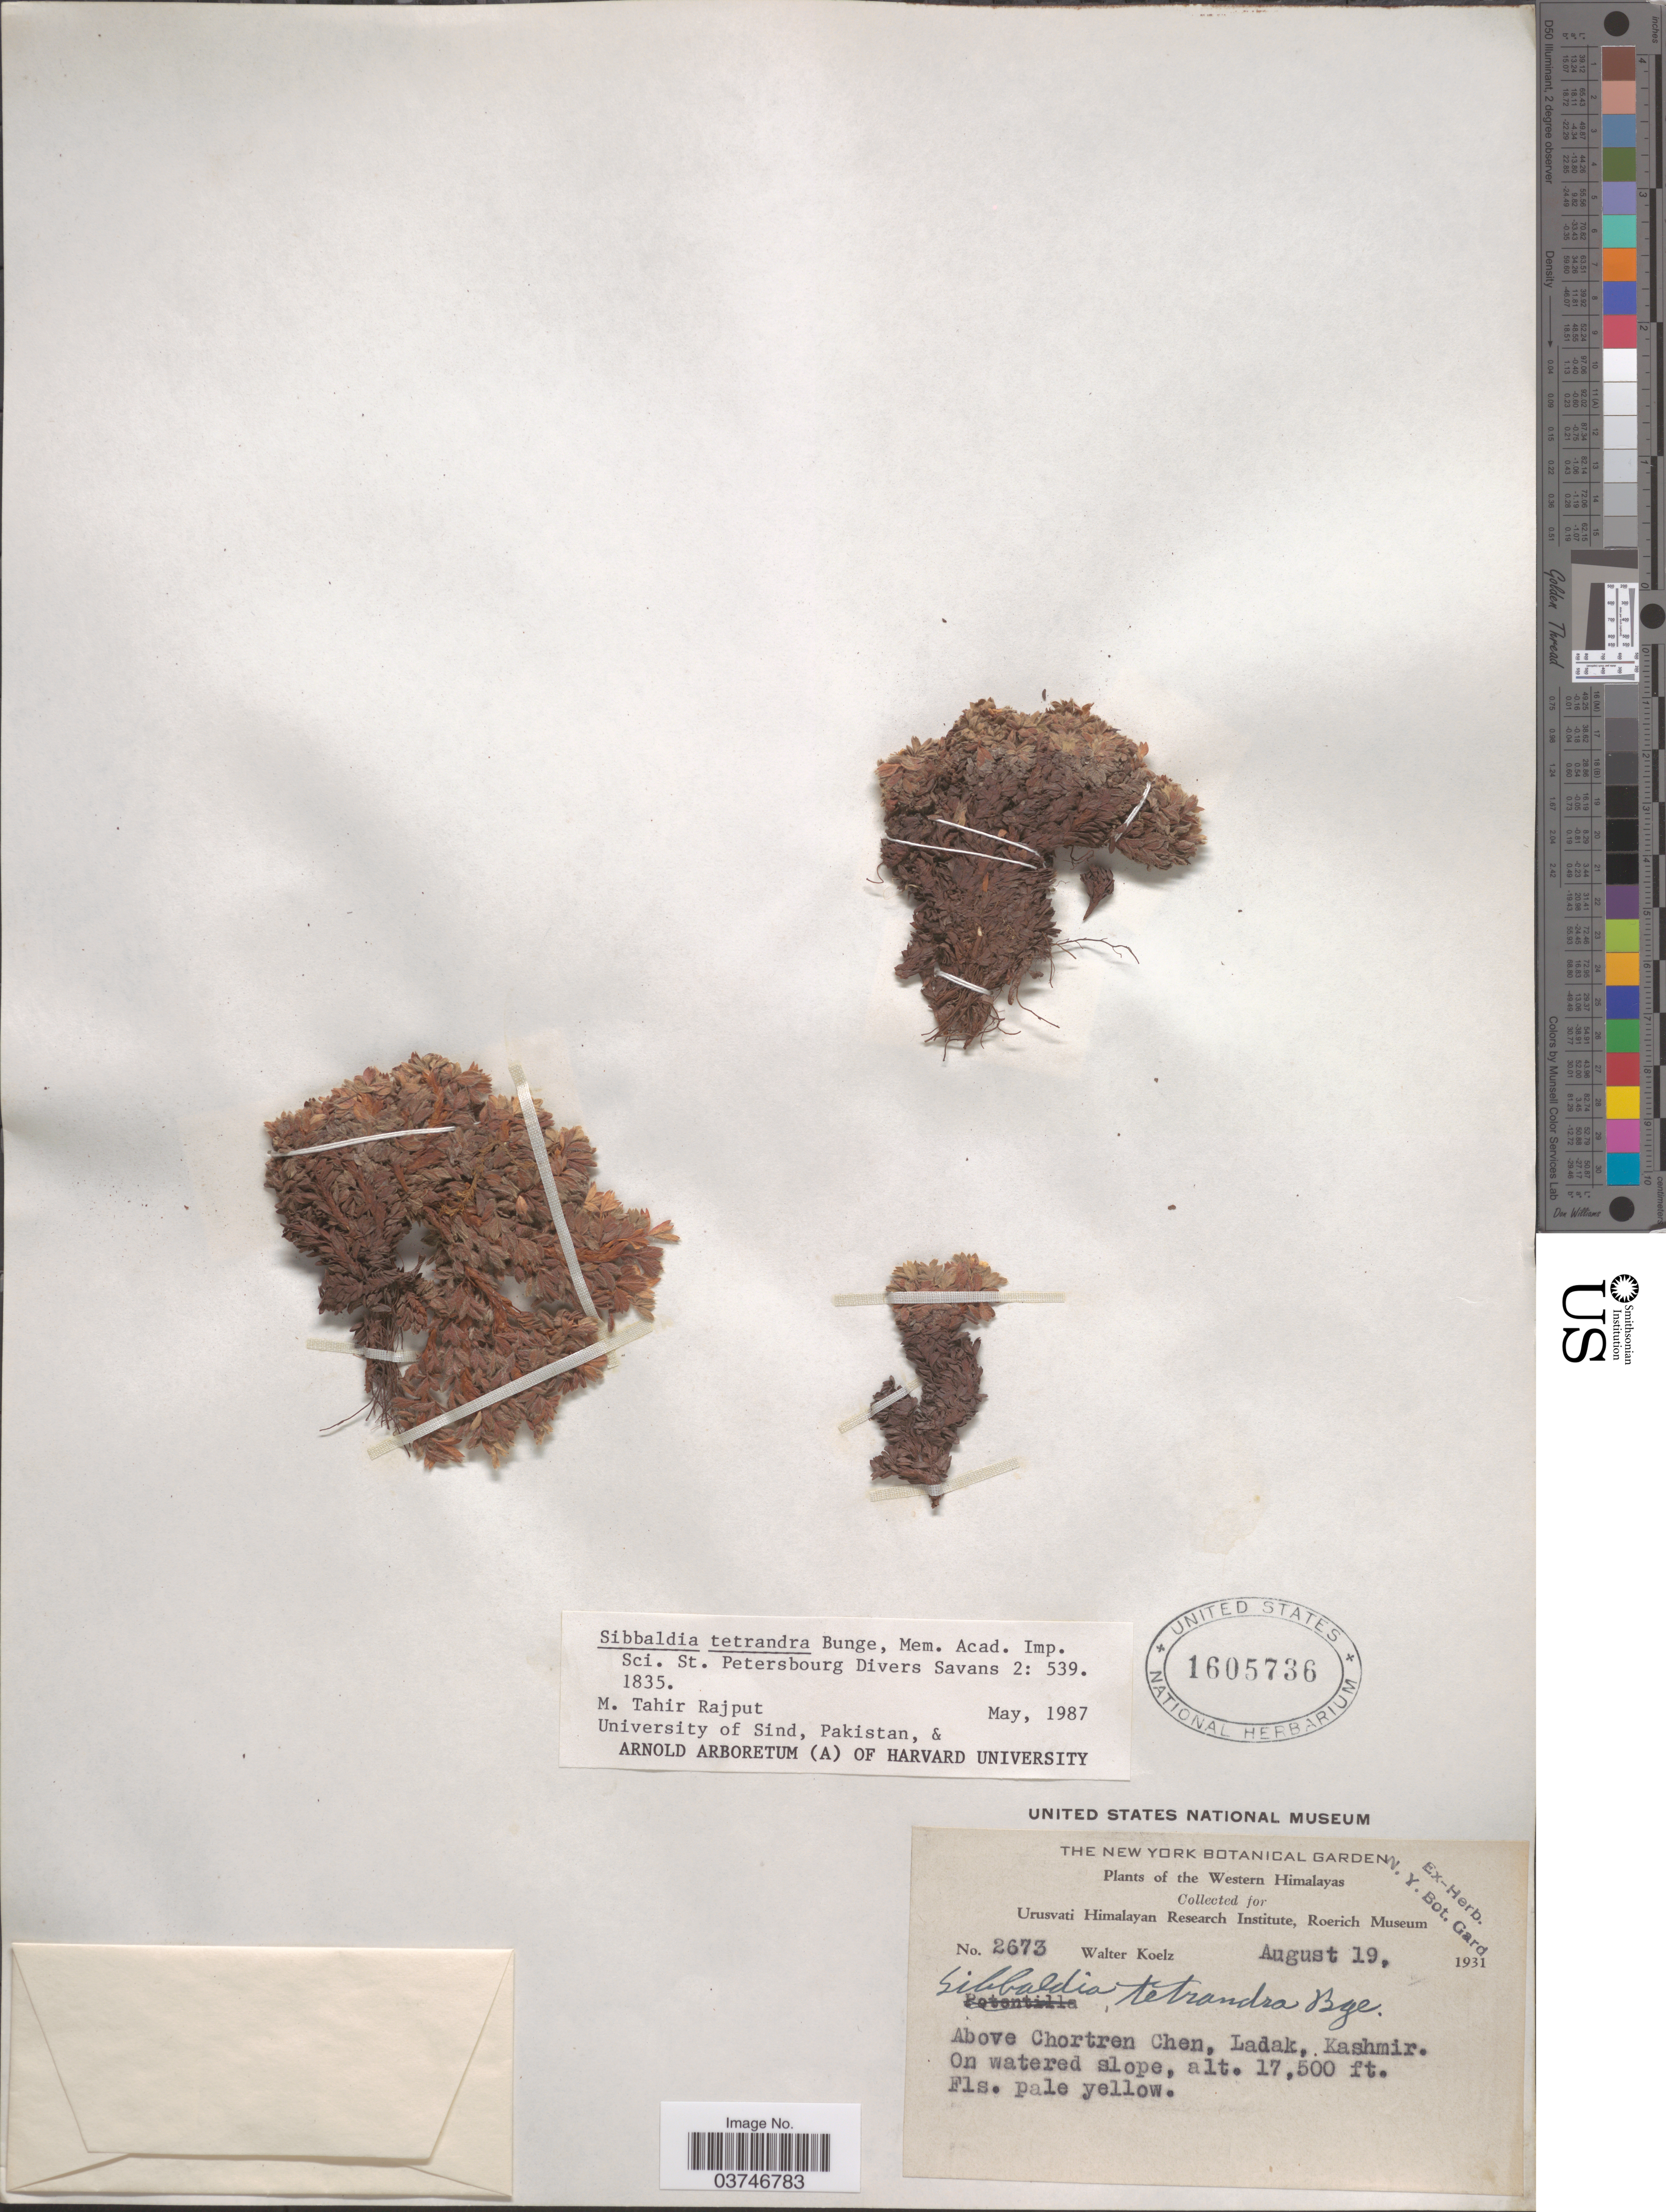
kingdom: Plantae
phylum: Tracheophyta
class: Magnoliopsida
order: Rosales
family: Rosaceae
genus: Sibbaldia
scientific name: Sibbaldia tetrandra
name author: Bunge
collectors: W. N. Koelz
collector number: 2673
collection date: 1931-08-19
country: India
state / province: Ladakh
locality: The Western Himalayas. Above Chortren Chen, Ladak, Kashmir.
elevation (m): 5334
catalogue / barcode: US 1605736